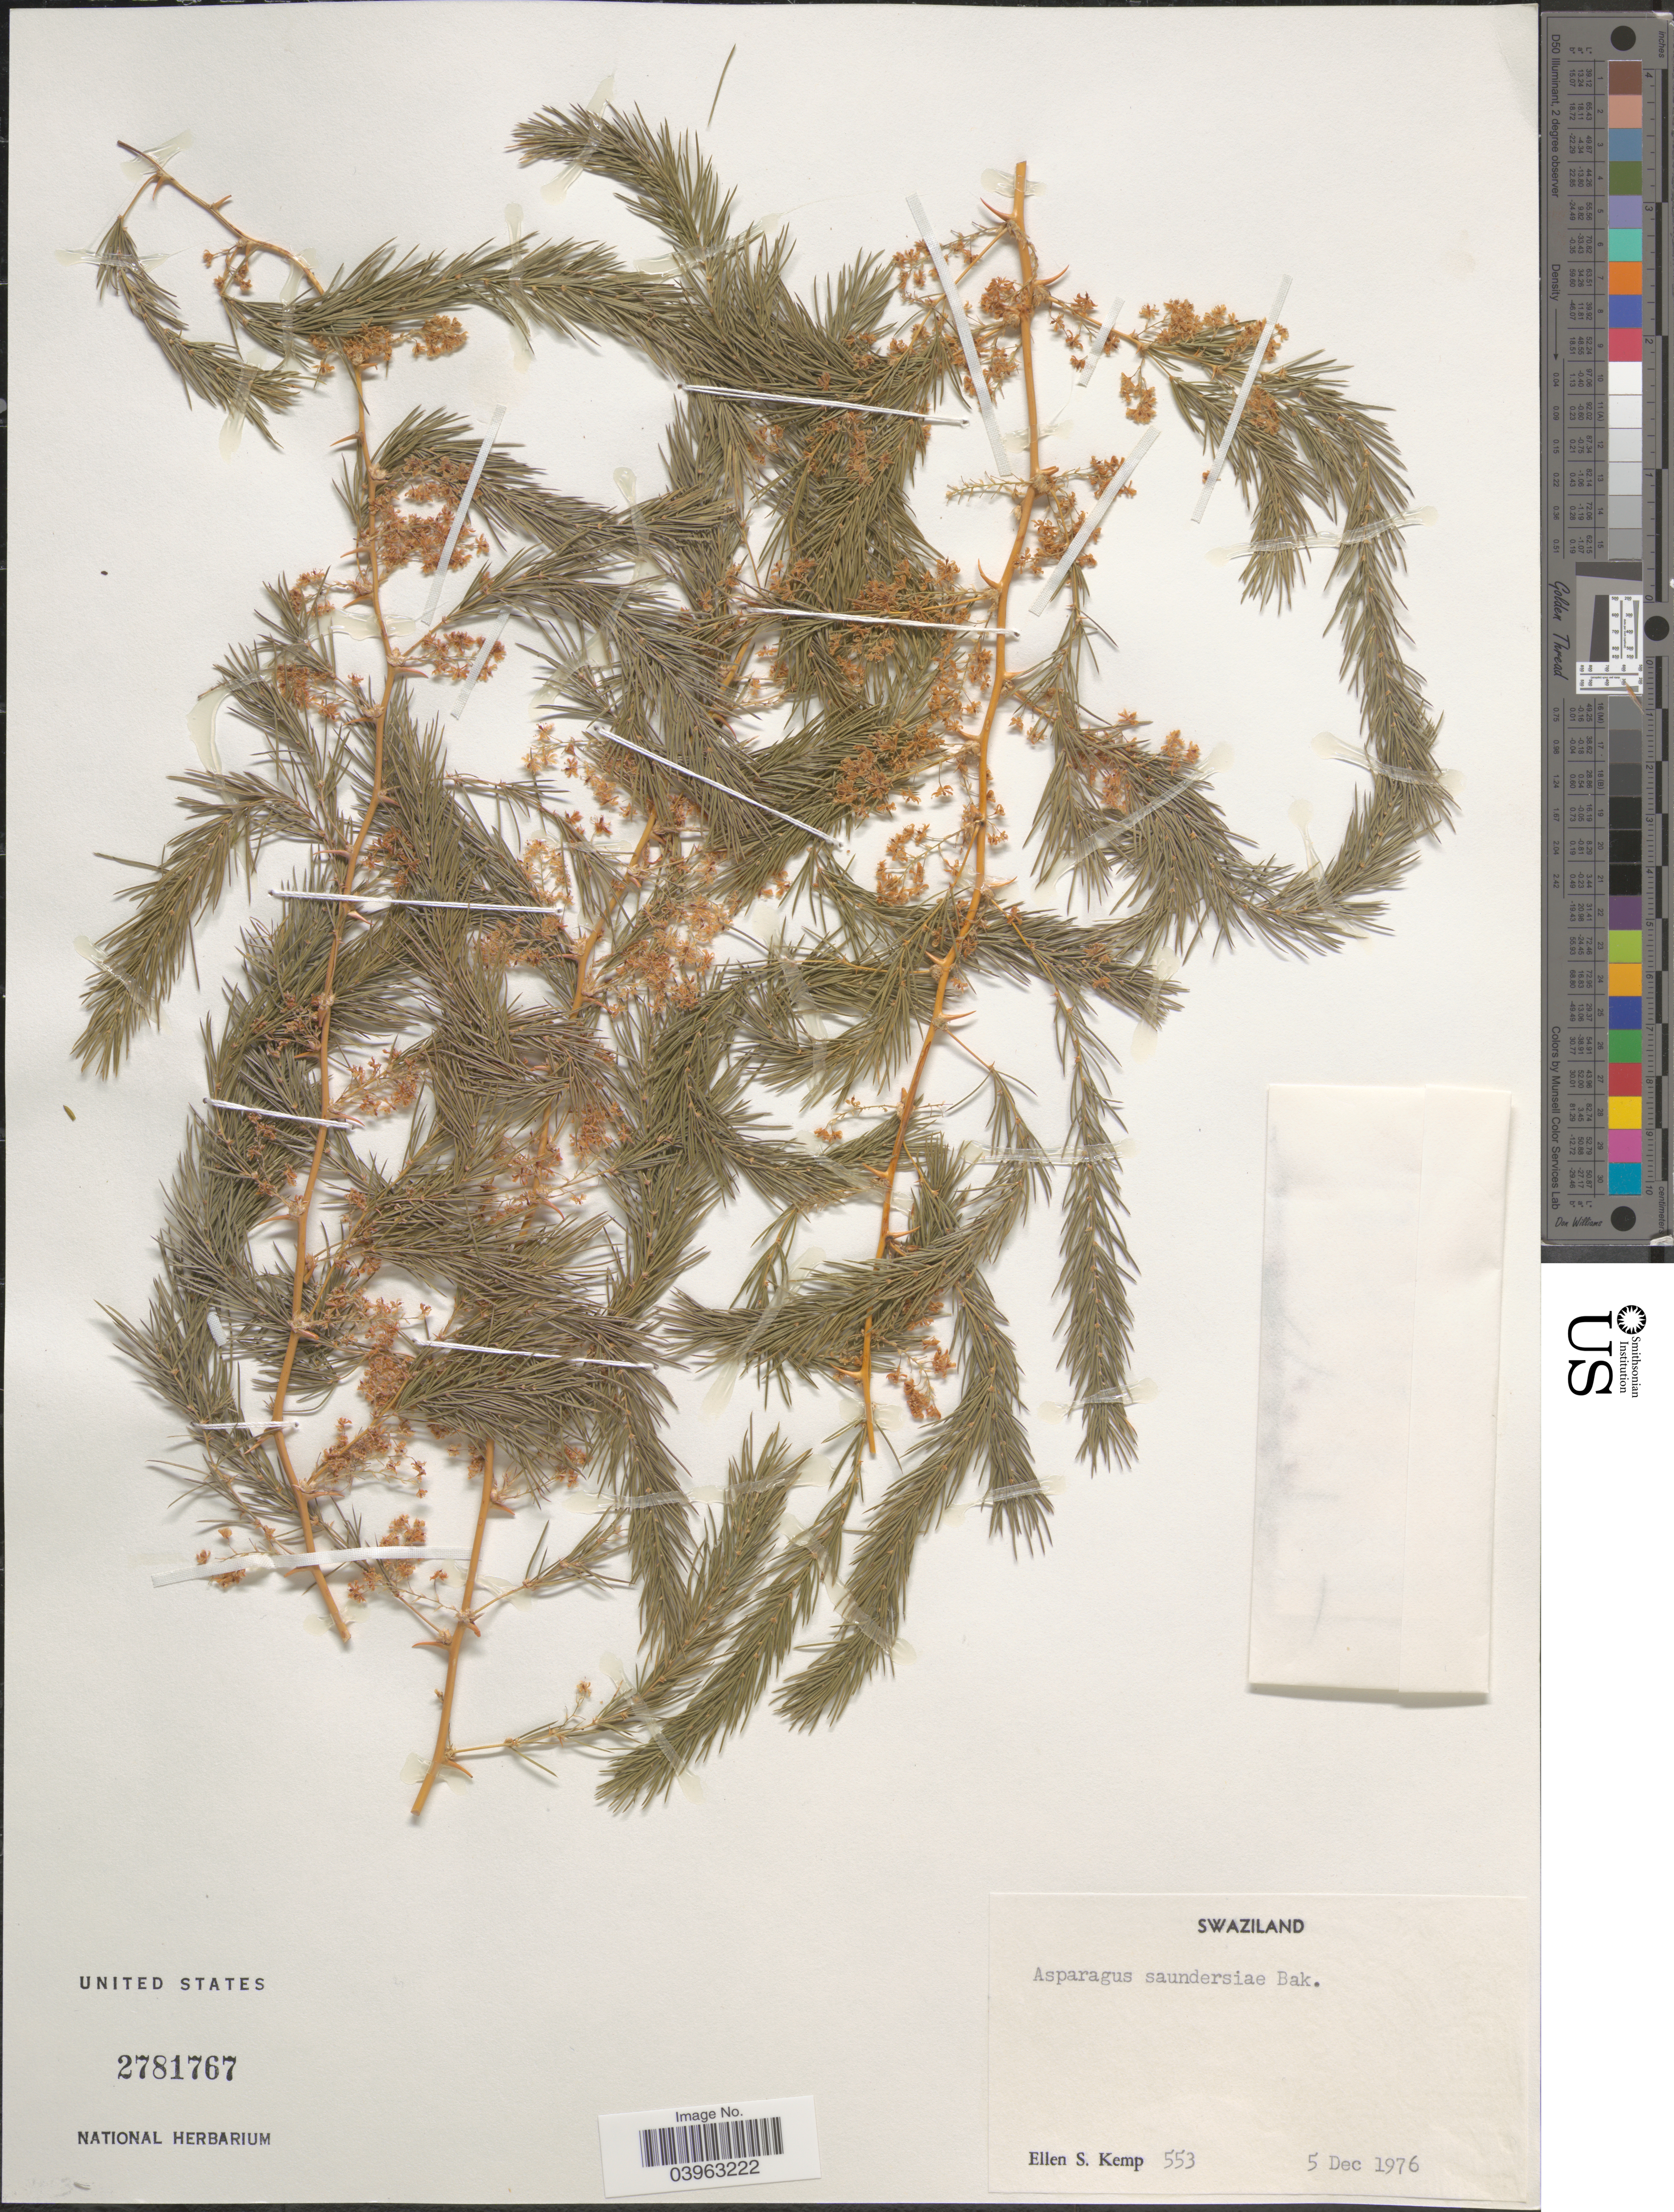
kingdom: Plantae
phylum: Tracheophyta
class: Liliopsida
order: Asparagales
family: Asparagaceae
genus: Asparagus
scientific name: Asparagus scandens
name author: Thunb.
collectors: E. S. Kemp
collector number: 553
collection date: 1976-12-05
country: Eswatini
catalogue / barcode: US 2781767